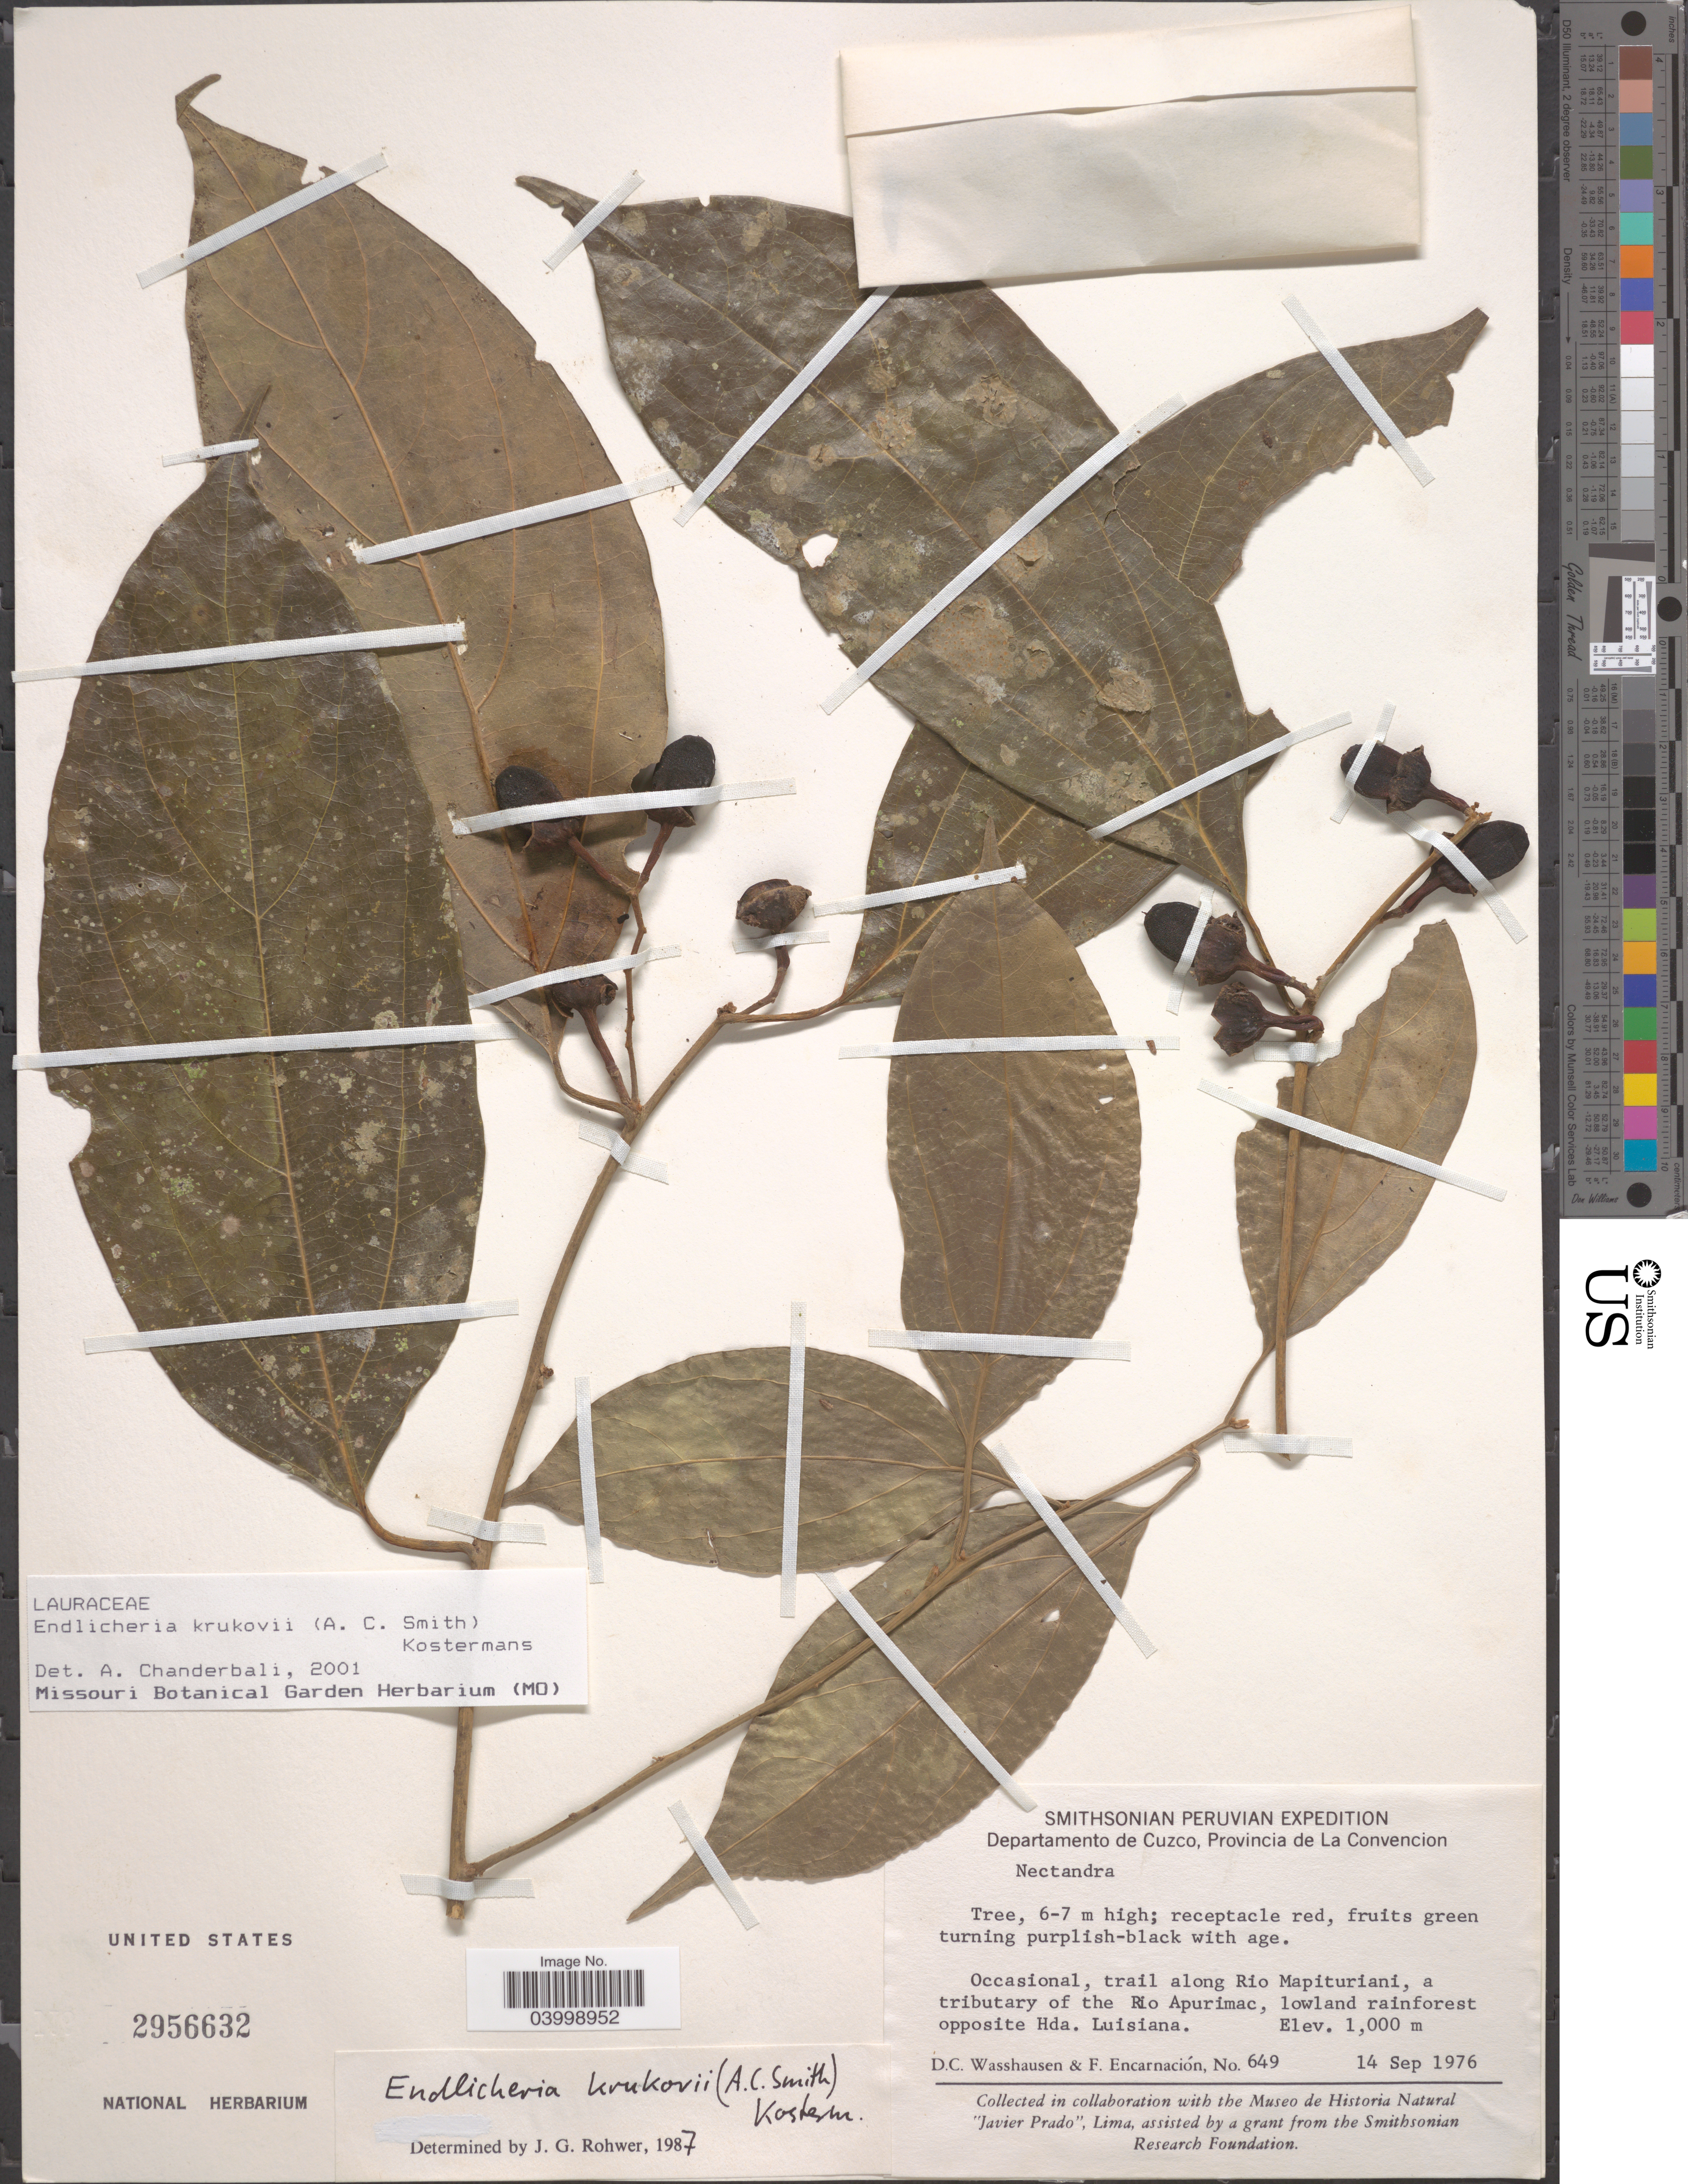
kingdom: Plantae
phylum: Tracheophyta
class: Magnoliopsida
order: Laurales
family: Lauraceae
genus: Endlicheria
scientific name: Endlicheria krukovii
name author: (A.C. Sm.) Kosterm.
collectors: D. C. Wasshausen & F. Encarnación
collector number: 649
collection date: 1976-09-14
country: Peru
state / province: Cusco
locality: Departamento de Cuzco, Provincia de La Convencion. Trail along Rio Mapituriani, a tributary of the Rio Apurimac, opposite Hda. Luisiana.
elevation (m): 1000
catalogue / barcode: US 2956632